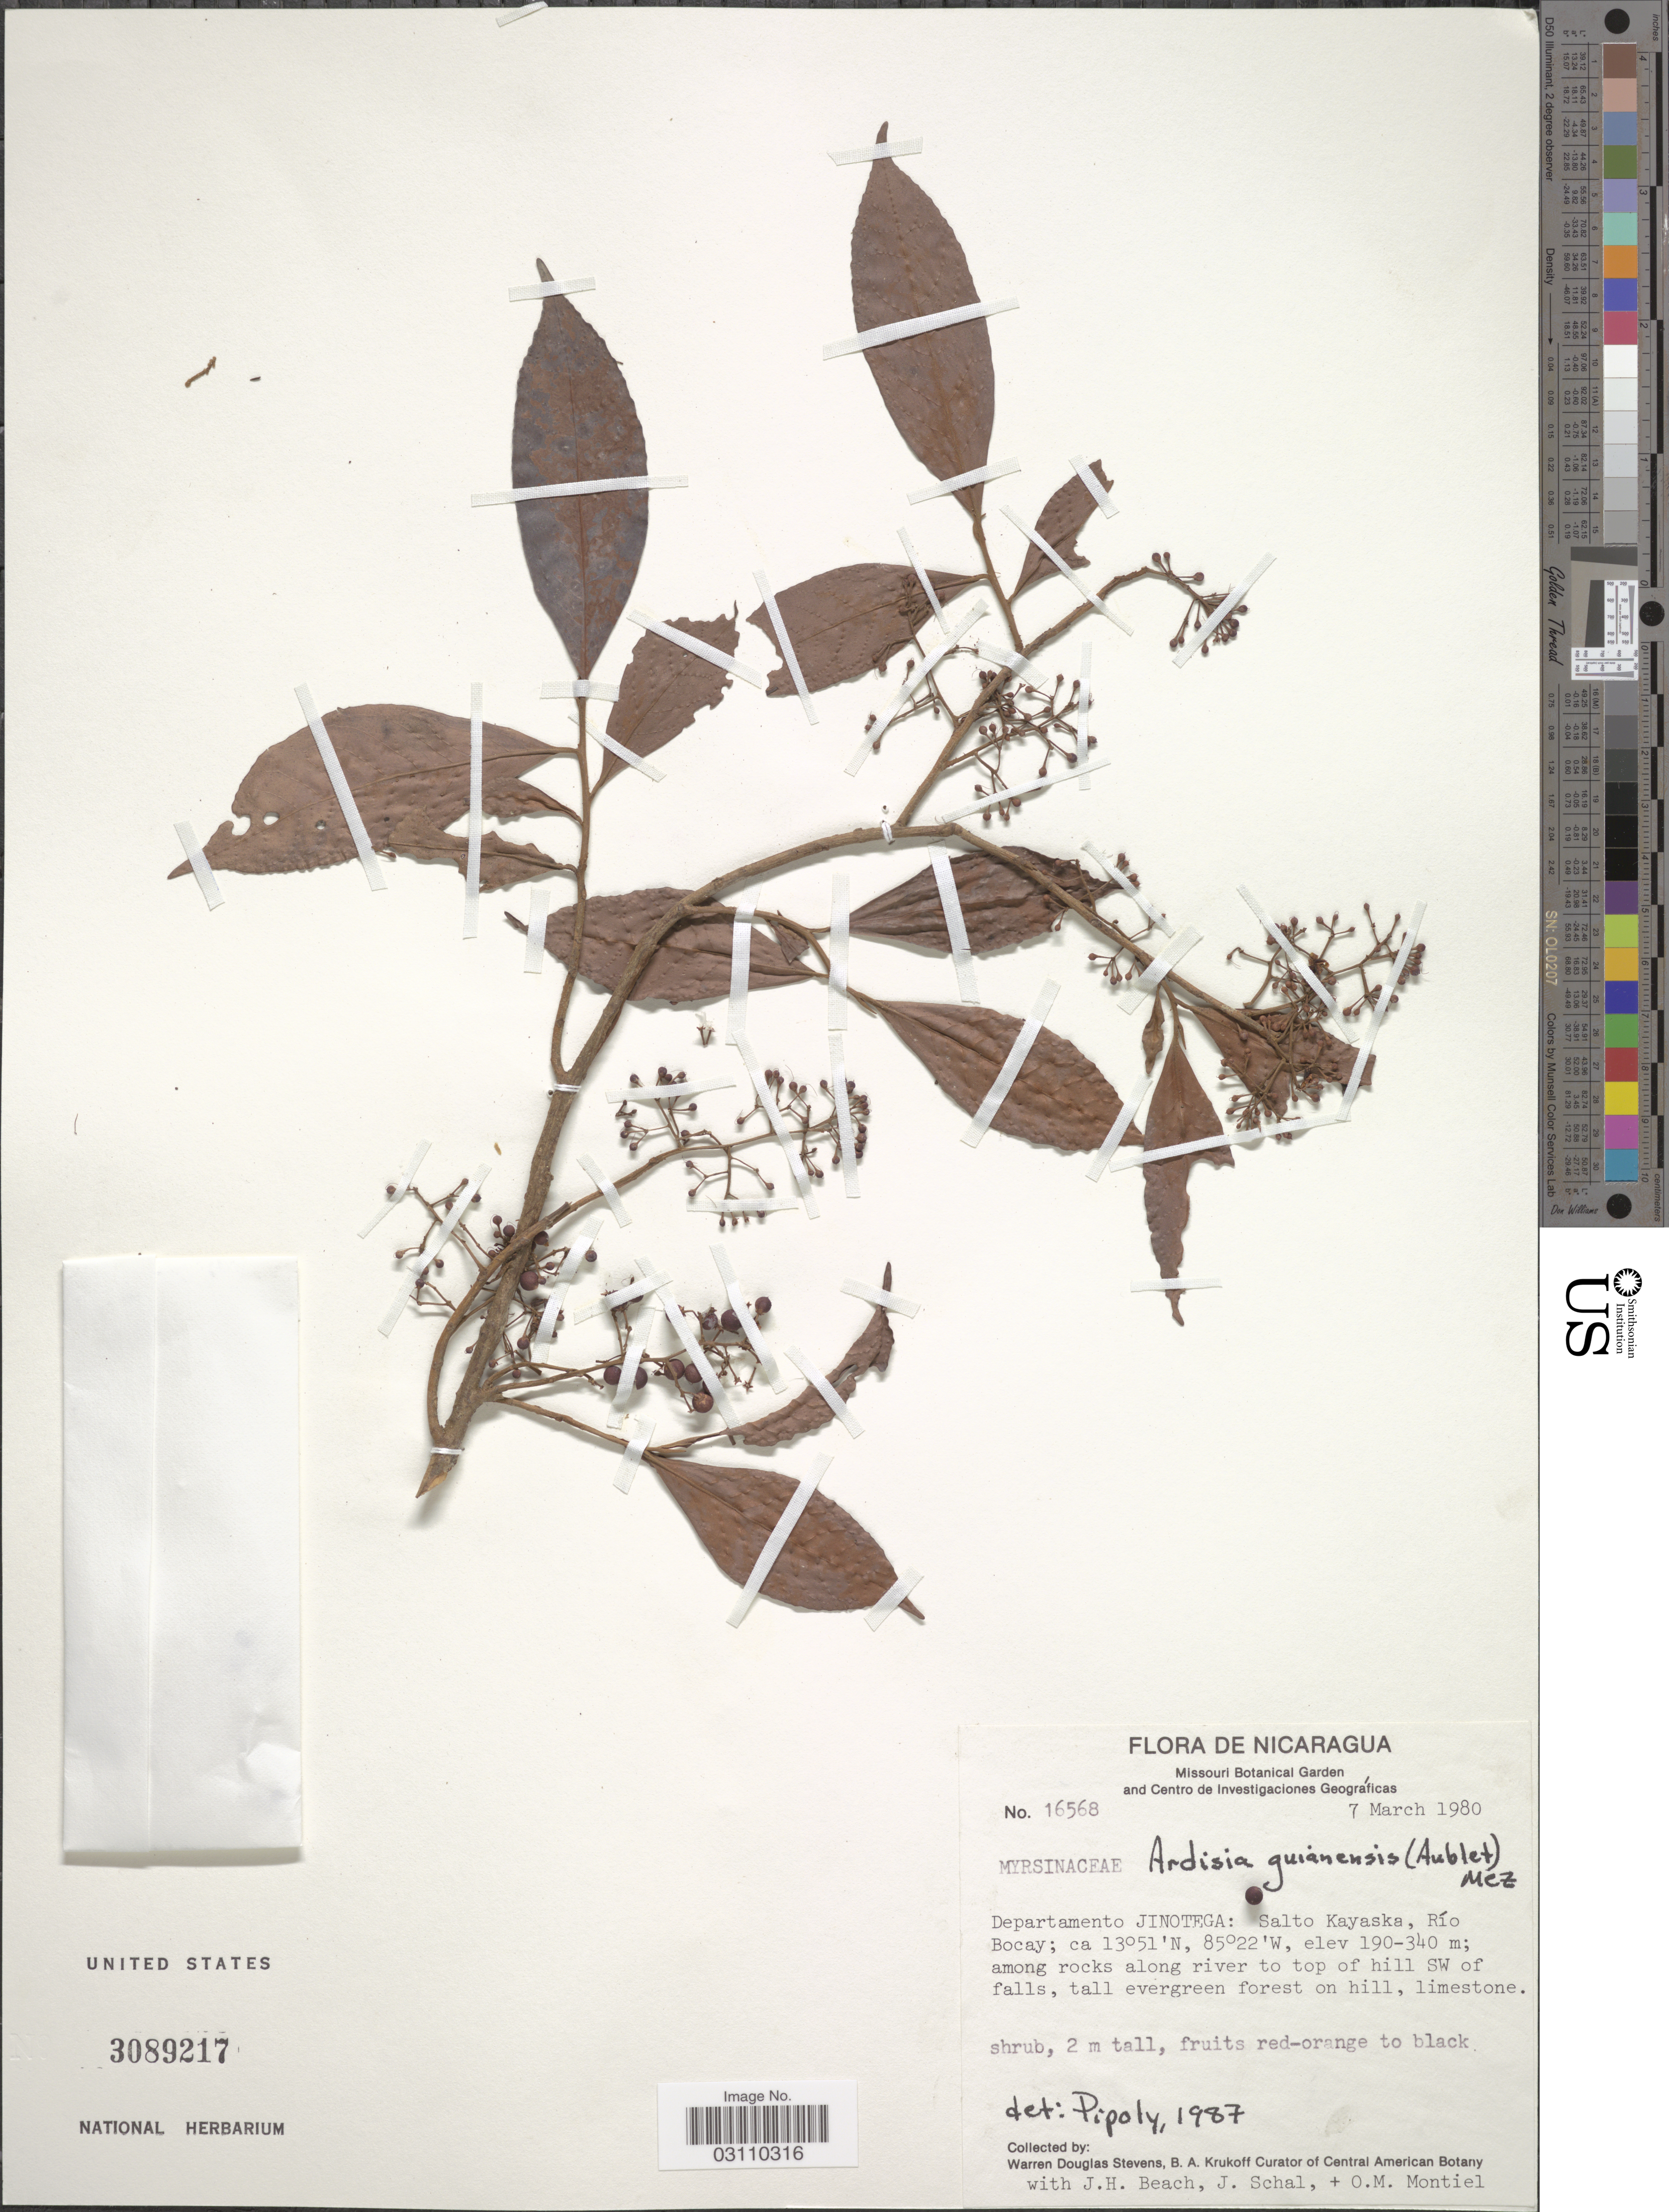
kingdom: Plantae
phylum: Tracheophyta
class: Magnoliopsida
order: Ericales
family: Primulaceae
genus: Ardisia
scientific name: Ardisia guianensis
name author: (Aubl.) Mez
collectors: W. D. Stevens, J. Beach, J. Schal & O. Montiel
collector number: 16568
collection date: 1980-03-07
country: Nicaragua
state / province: Jinotega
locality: Departamento Jinotega: Salto Kayaska, Río Bocay; among rocks along river to top of hill SW of falls.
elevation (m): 190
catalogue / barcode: US 3089217